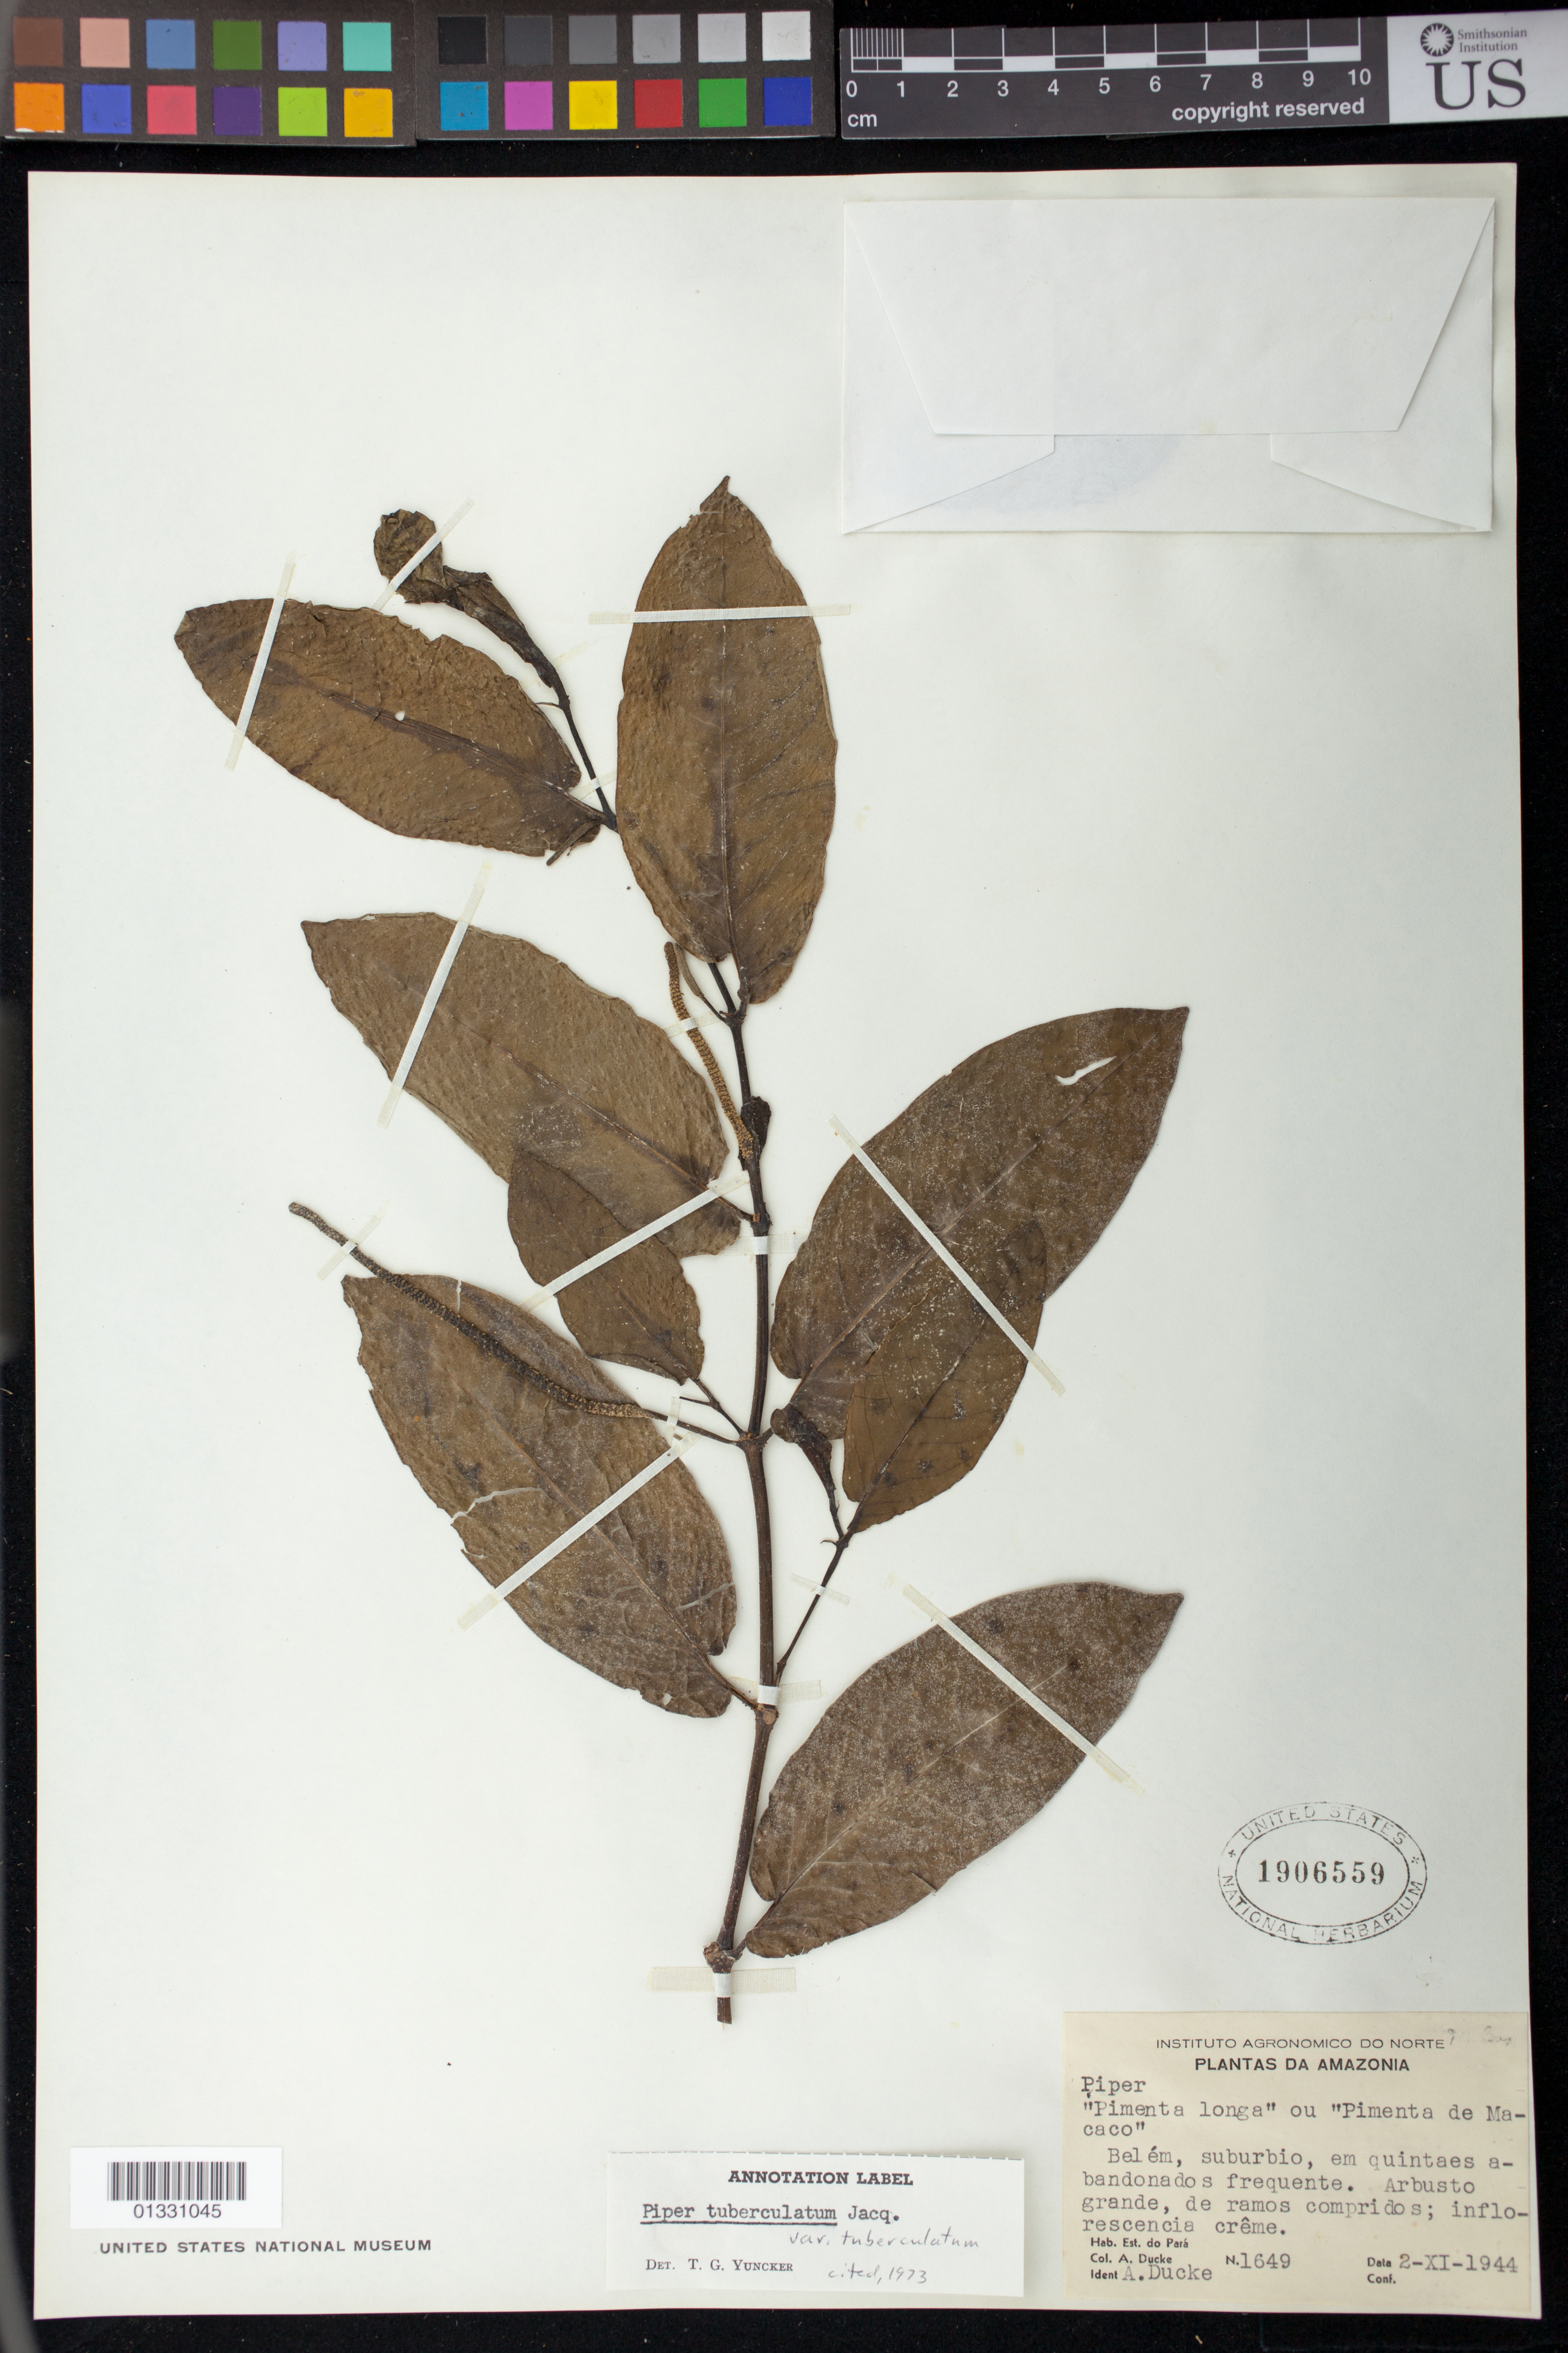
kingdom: Plantae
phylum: Tracheophyta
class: Magnoliopsida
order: Piperales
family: Piperaceae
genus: Piper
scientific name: Piper tuberculatum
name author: Jacq.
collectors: A. Ducke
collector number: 1649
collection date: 1944-11-02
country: Brazil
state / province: Pará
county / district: Belém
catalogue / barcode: US 1906559